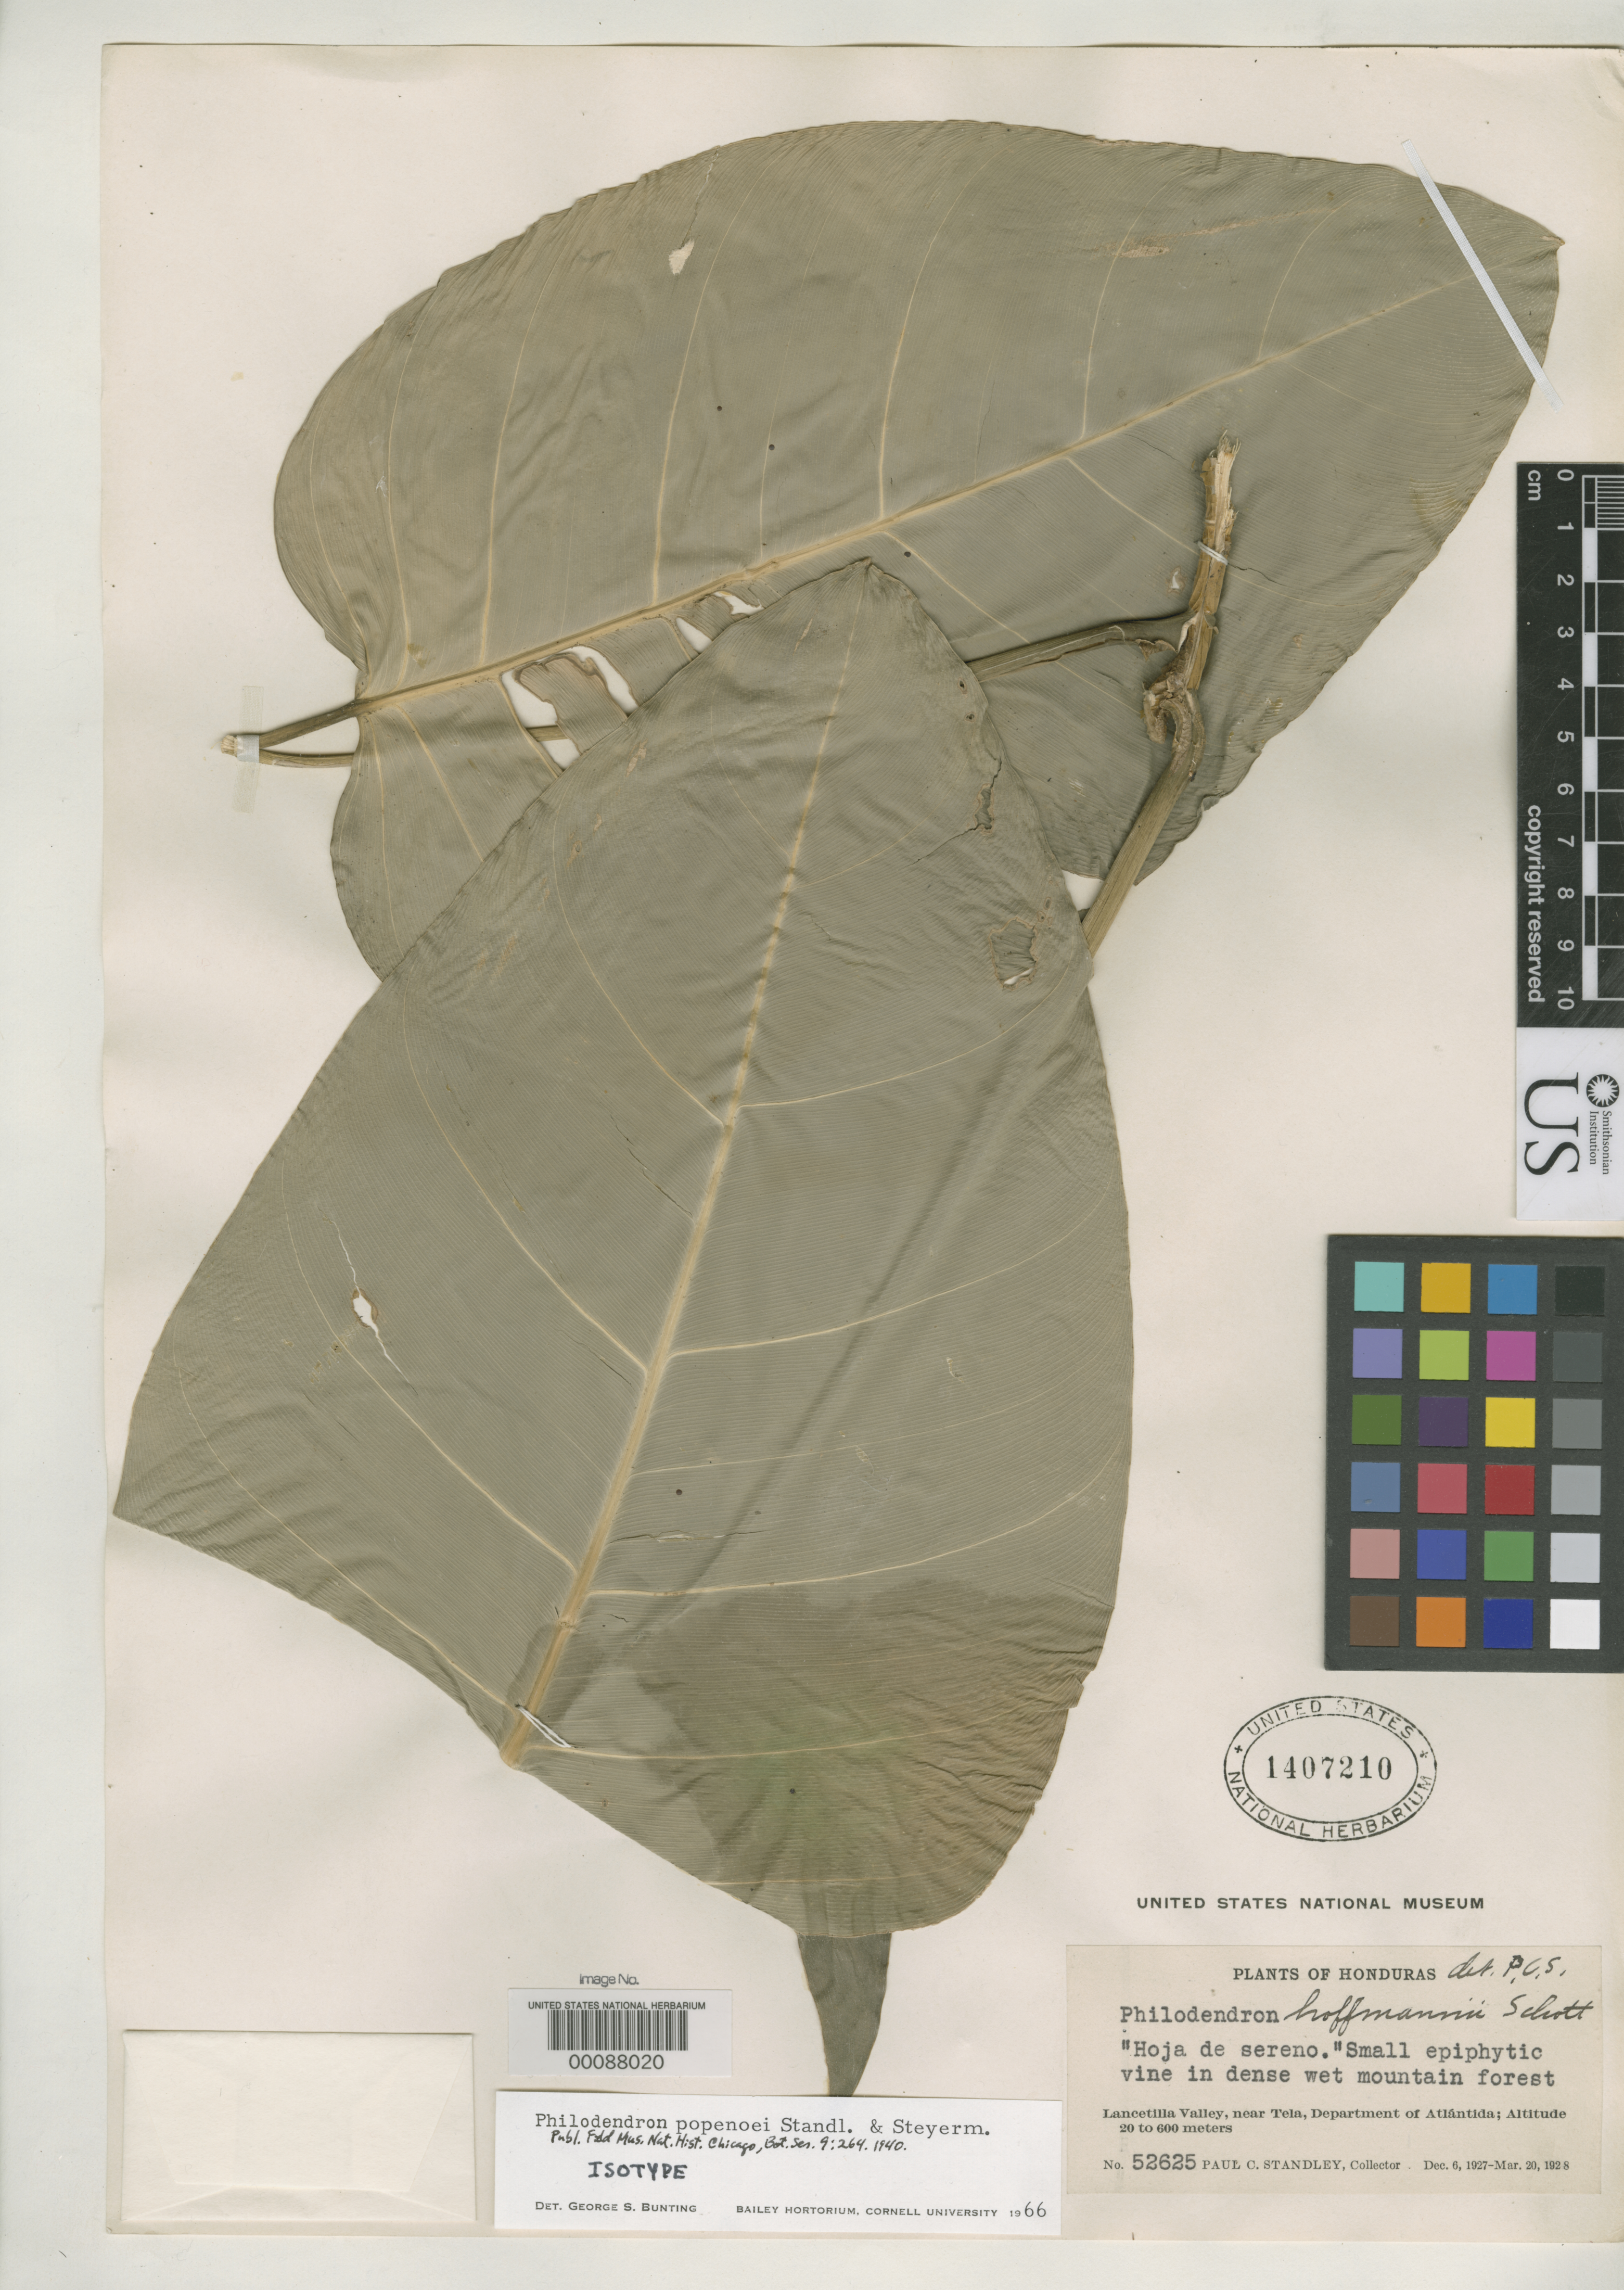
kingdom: Plantae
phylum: Tracheophyta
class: Liliopsida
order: Alismatales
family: Araceae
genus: Philodendron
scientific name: Philodendron popenoei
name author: Standl. & Steyerm. in Yunck.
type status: Isotype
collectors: P. C. Standley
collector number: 52625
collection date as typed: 06 Dec 1927 to 20 Mar 1928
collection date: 1927-12-06/1928-03-20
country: Honduras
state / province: Atlántida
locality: Lancetilla Valley, near Tela.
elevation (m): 20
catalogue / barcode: US 1407210